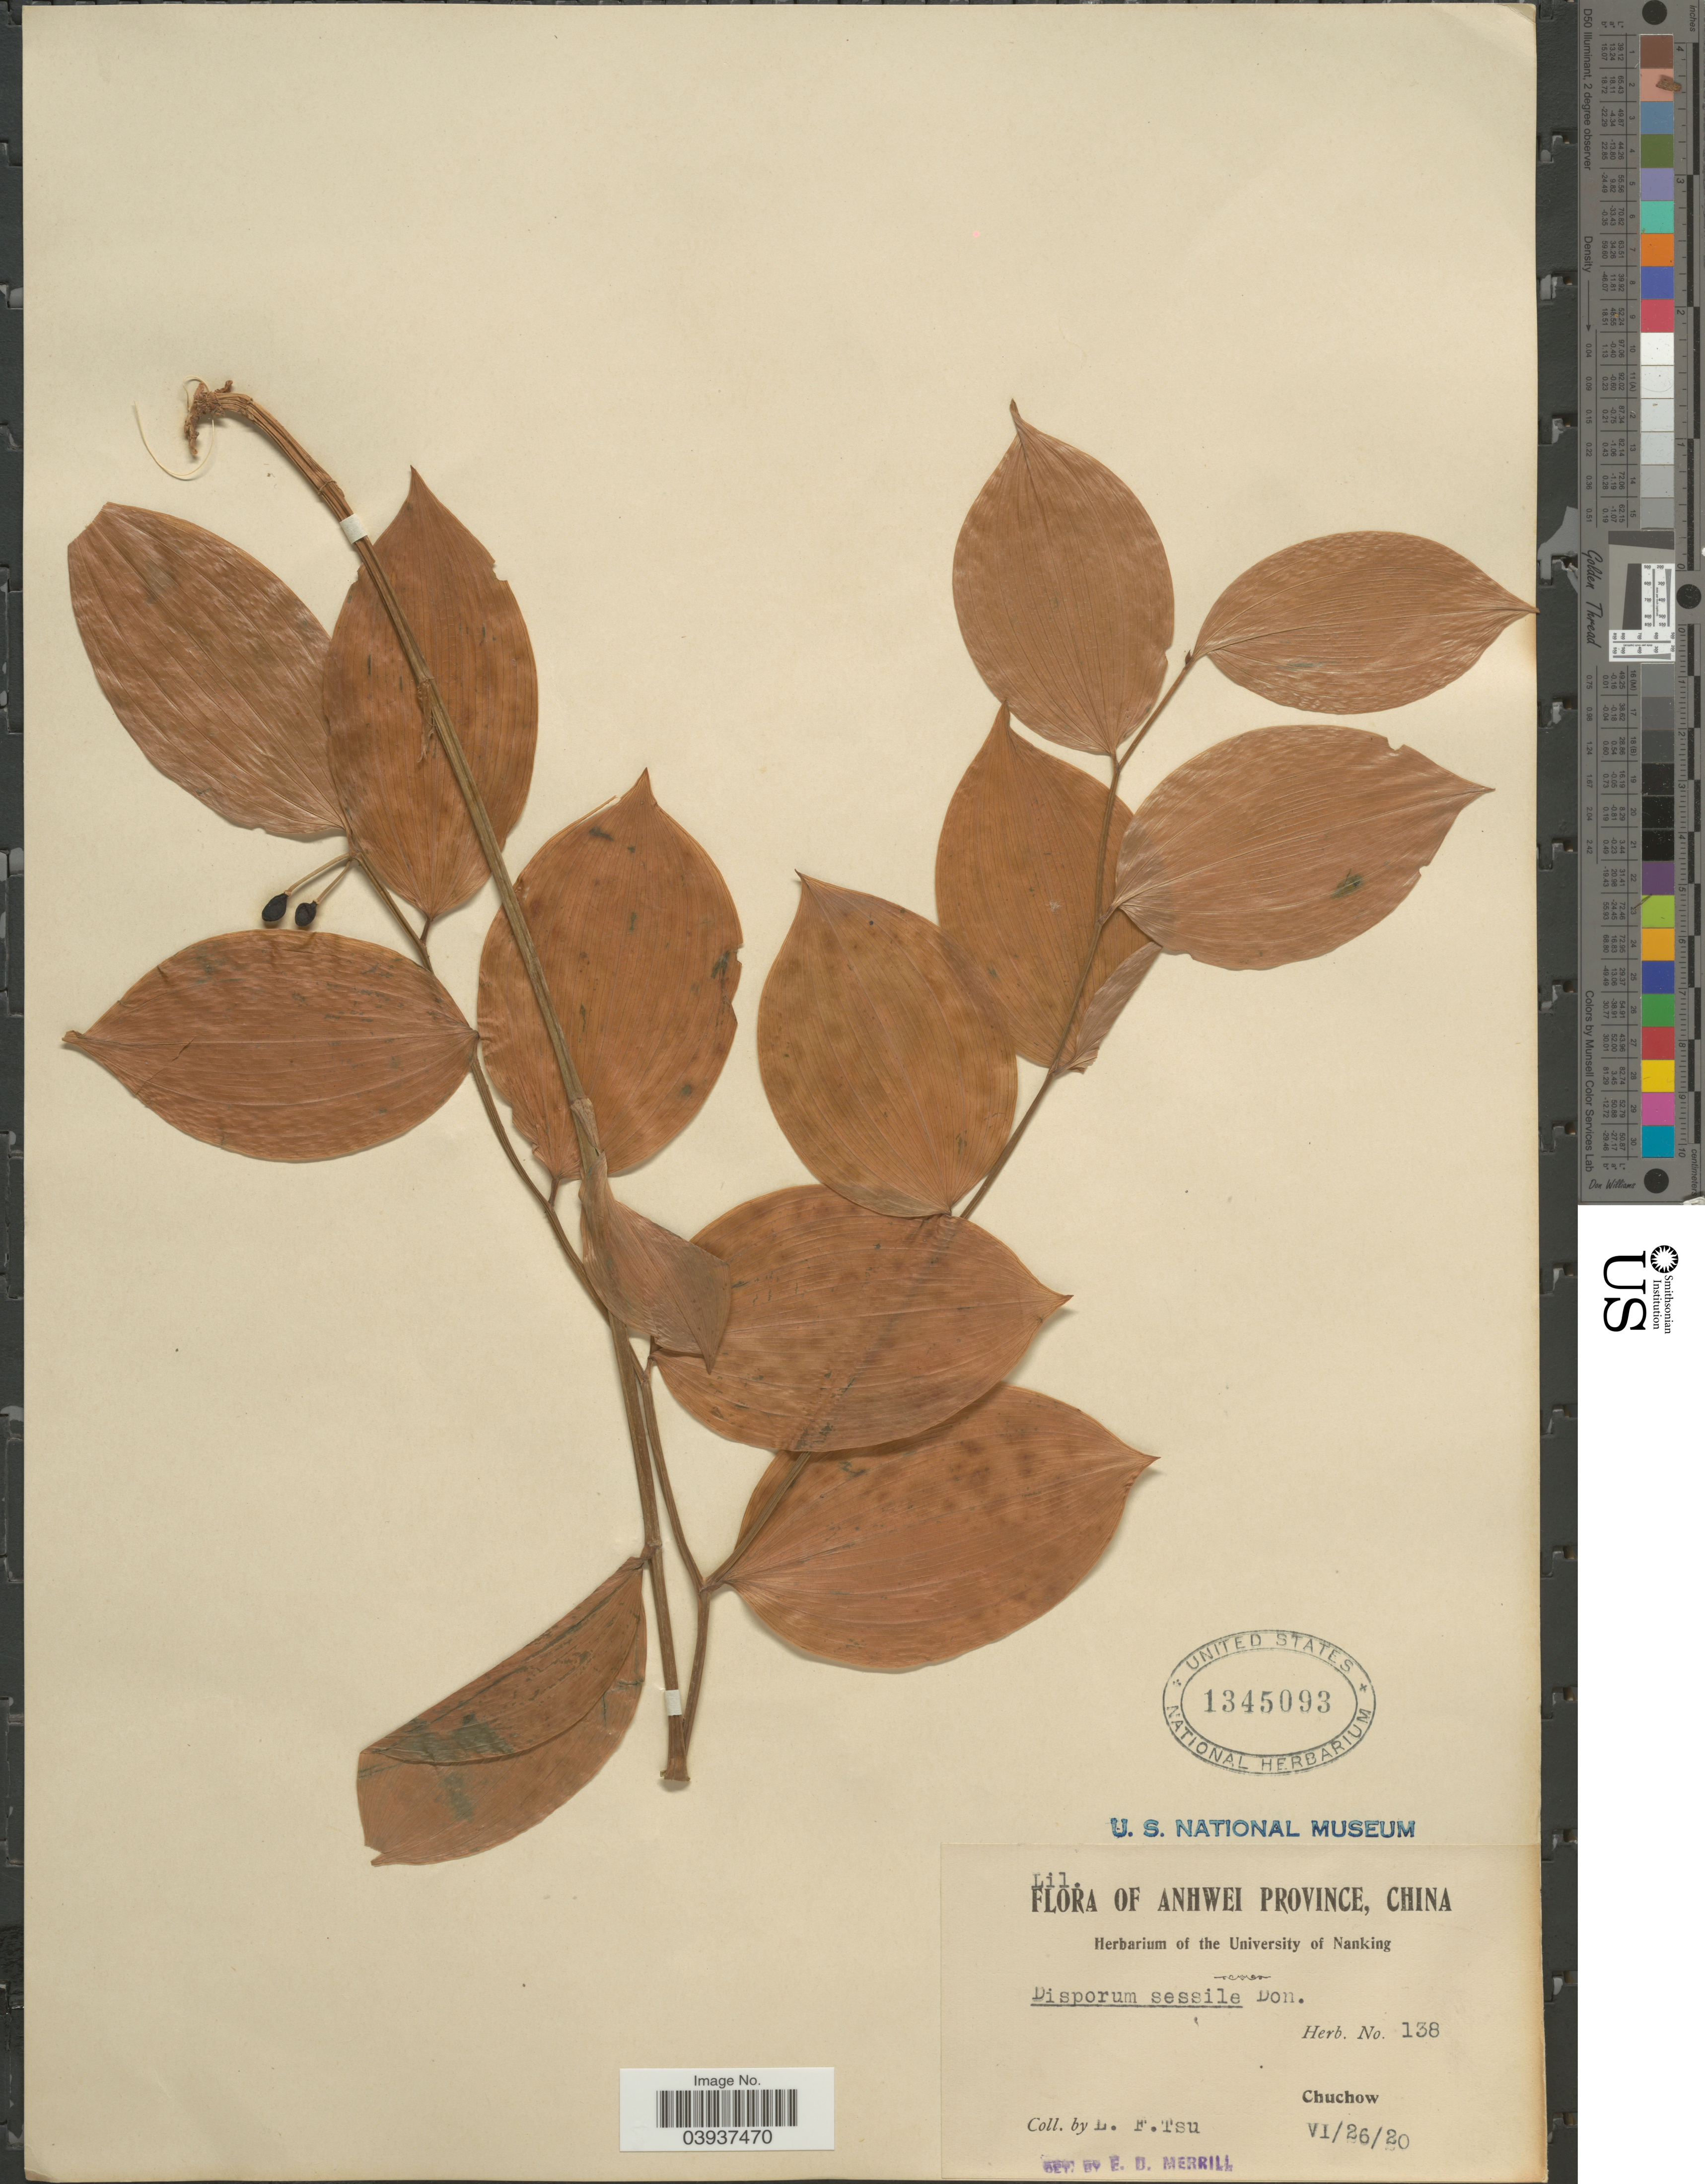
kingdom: Plantae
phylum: Tracheophyta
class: Liliopsida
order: Liliales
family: Colchicaceae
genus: Disporum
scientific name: Disporum sessile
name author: D. Don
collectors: L. Tsu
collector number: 138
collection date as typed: Transcribed d/m/y: 26/6/20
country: China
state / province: Anhui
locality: Anhwei Province. Chuchow.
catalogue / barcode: US 1345093